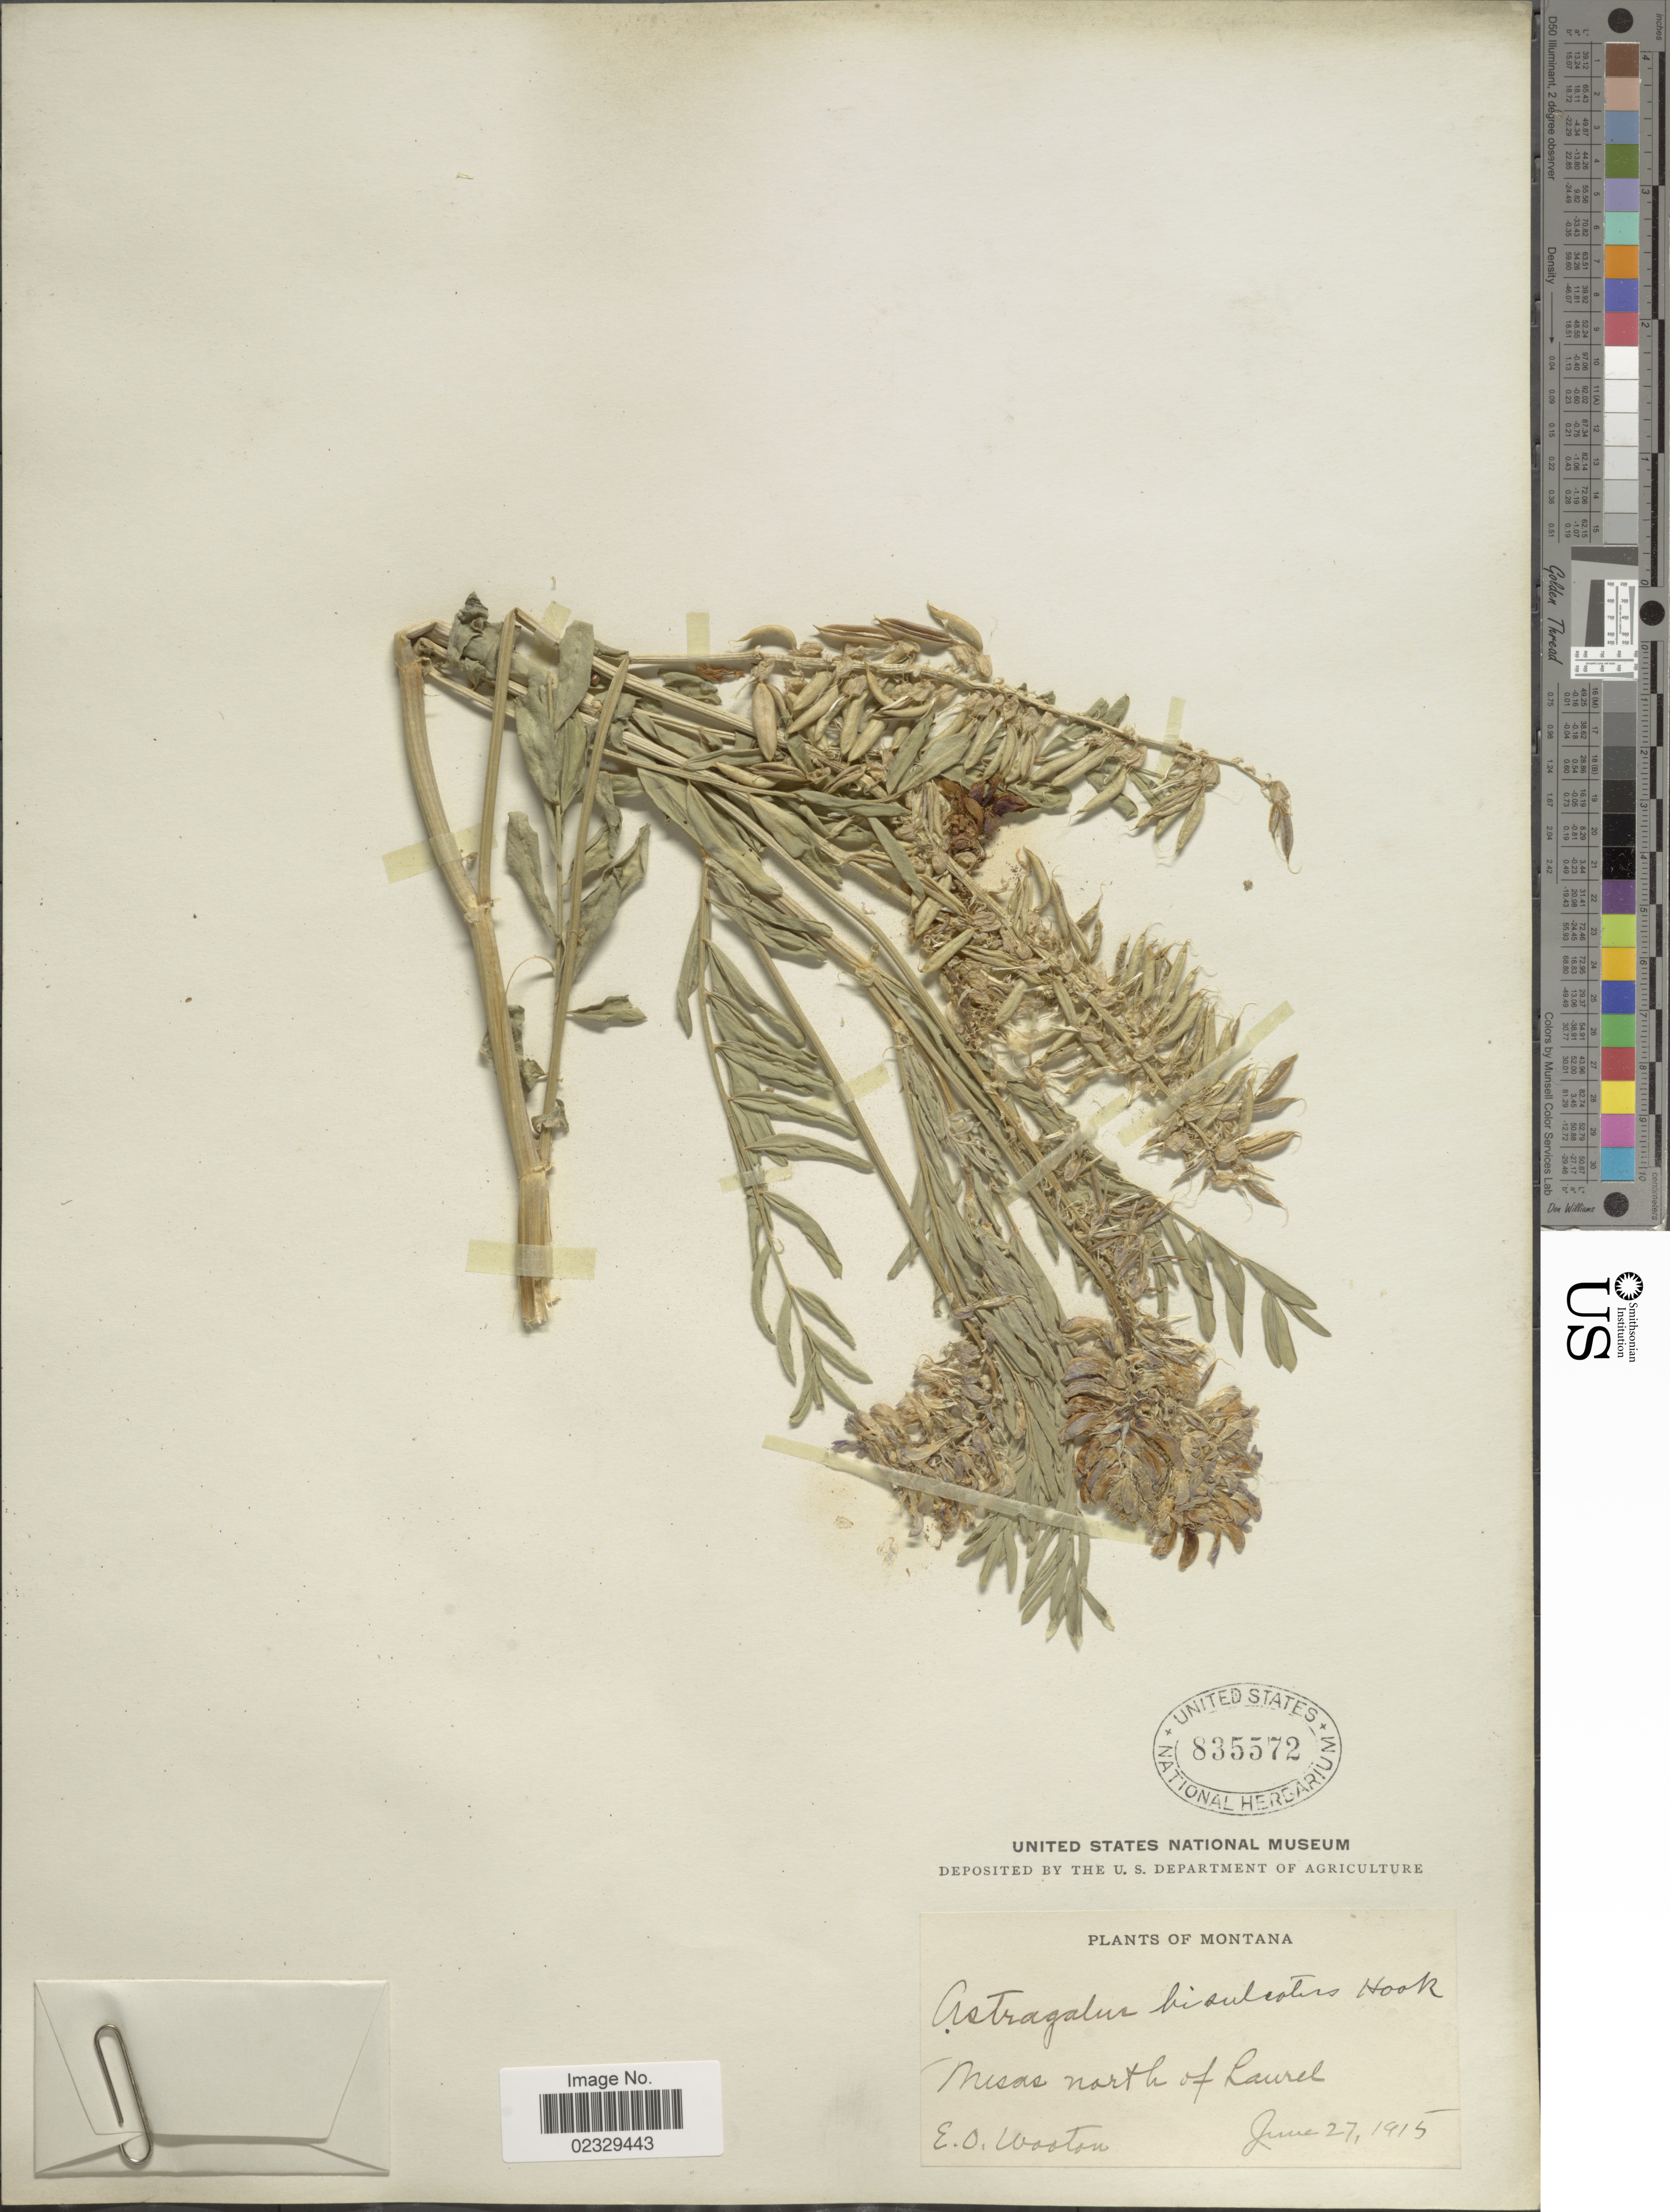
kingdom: Plantae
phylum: Tracheophyta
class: Magnoliopsida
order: Fabales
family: Fabaceae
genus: Astragalus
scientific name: Astragalus bisulcatus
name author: (Hook.) A. Gray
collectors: E. O. Wooton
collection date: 1915-06-27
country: United States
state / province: Montana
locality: Mesas north of Laurel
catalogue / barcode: US 835572